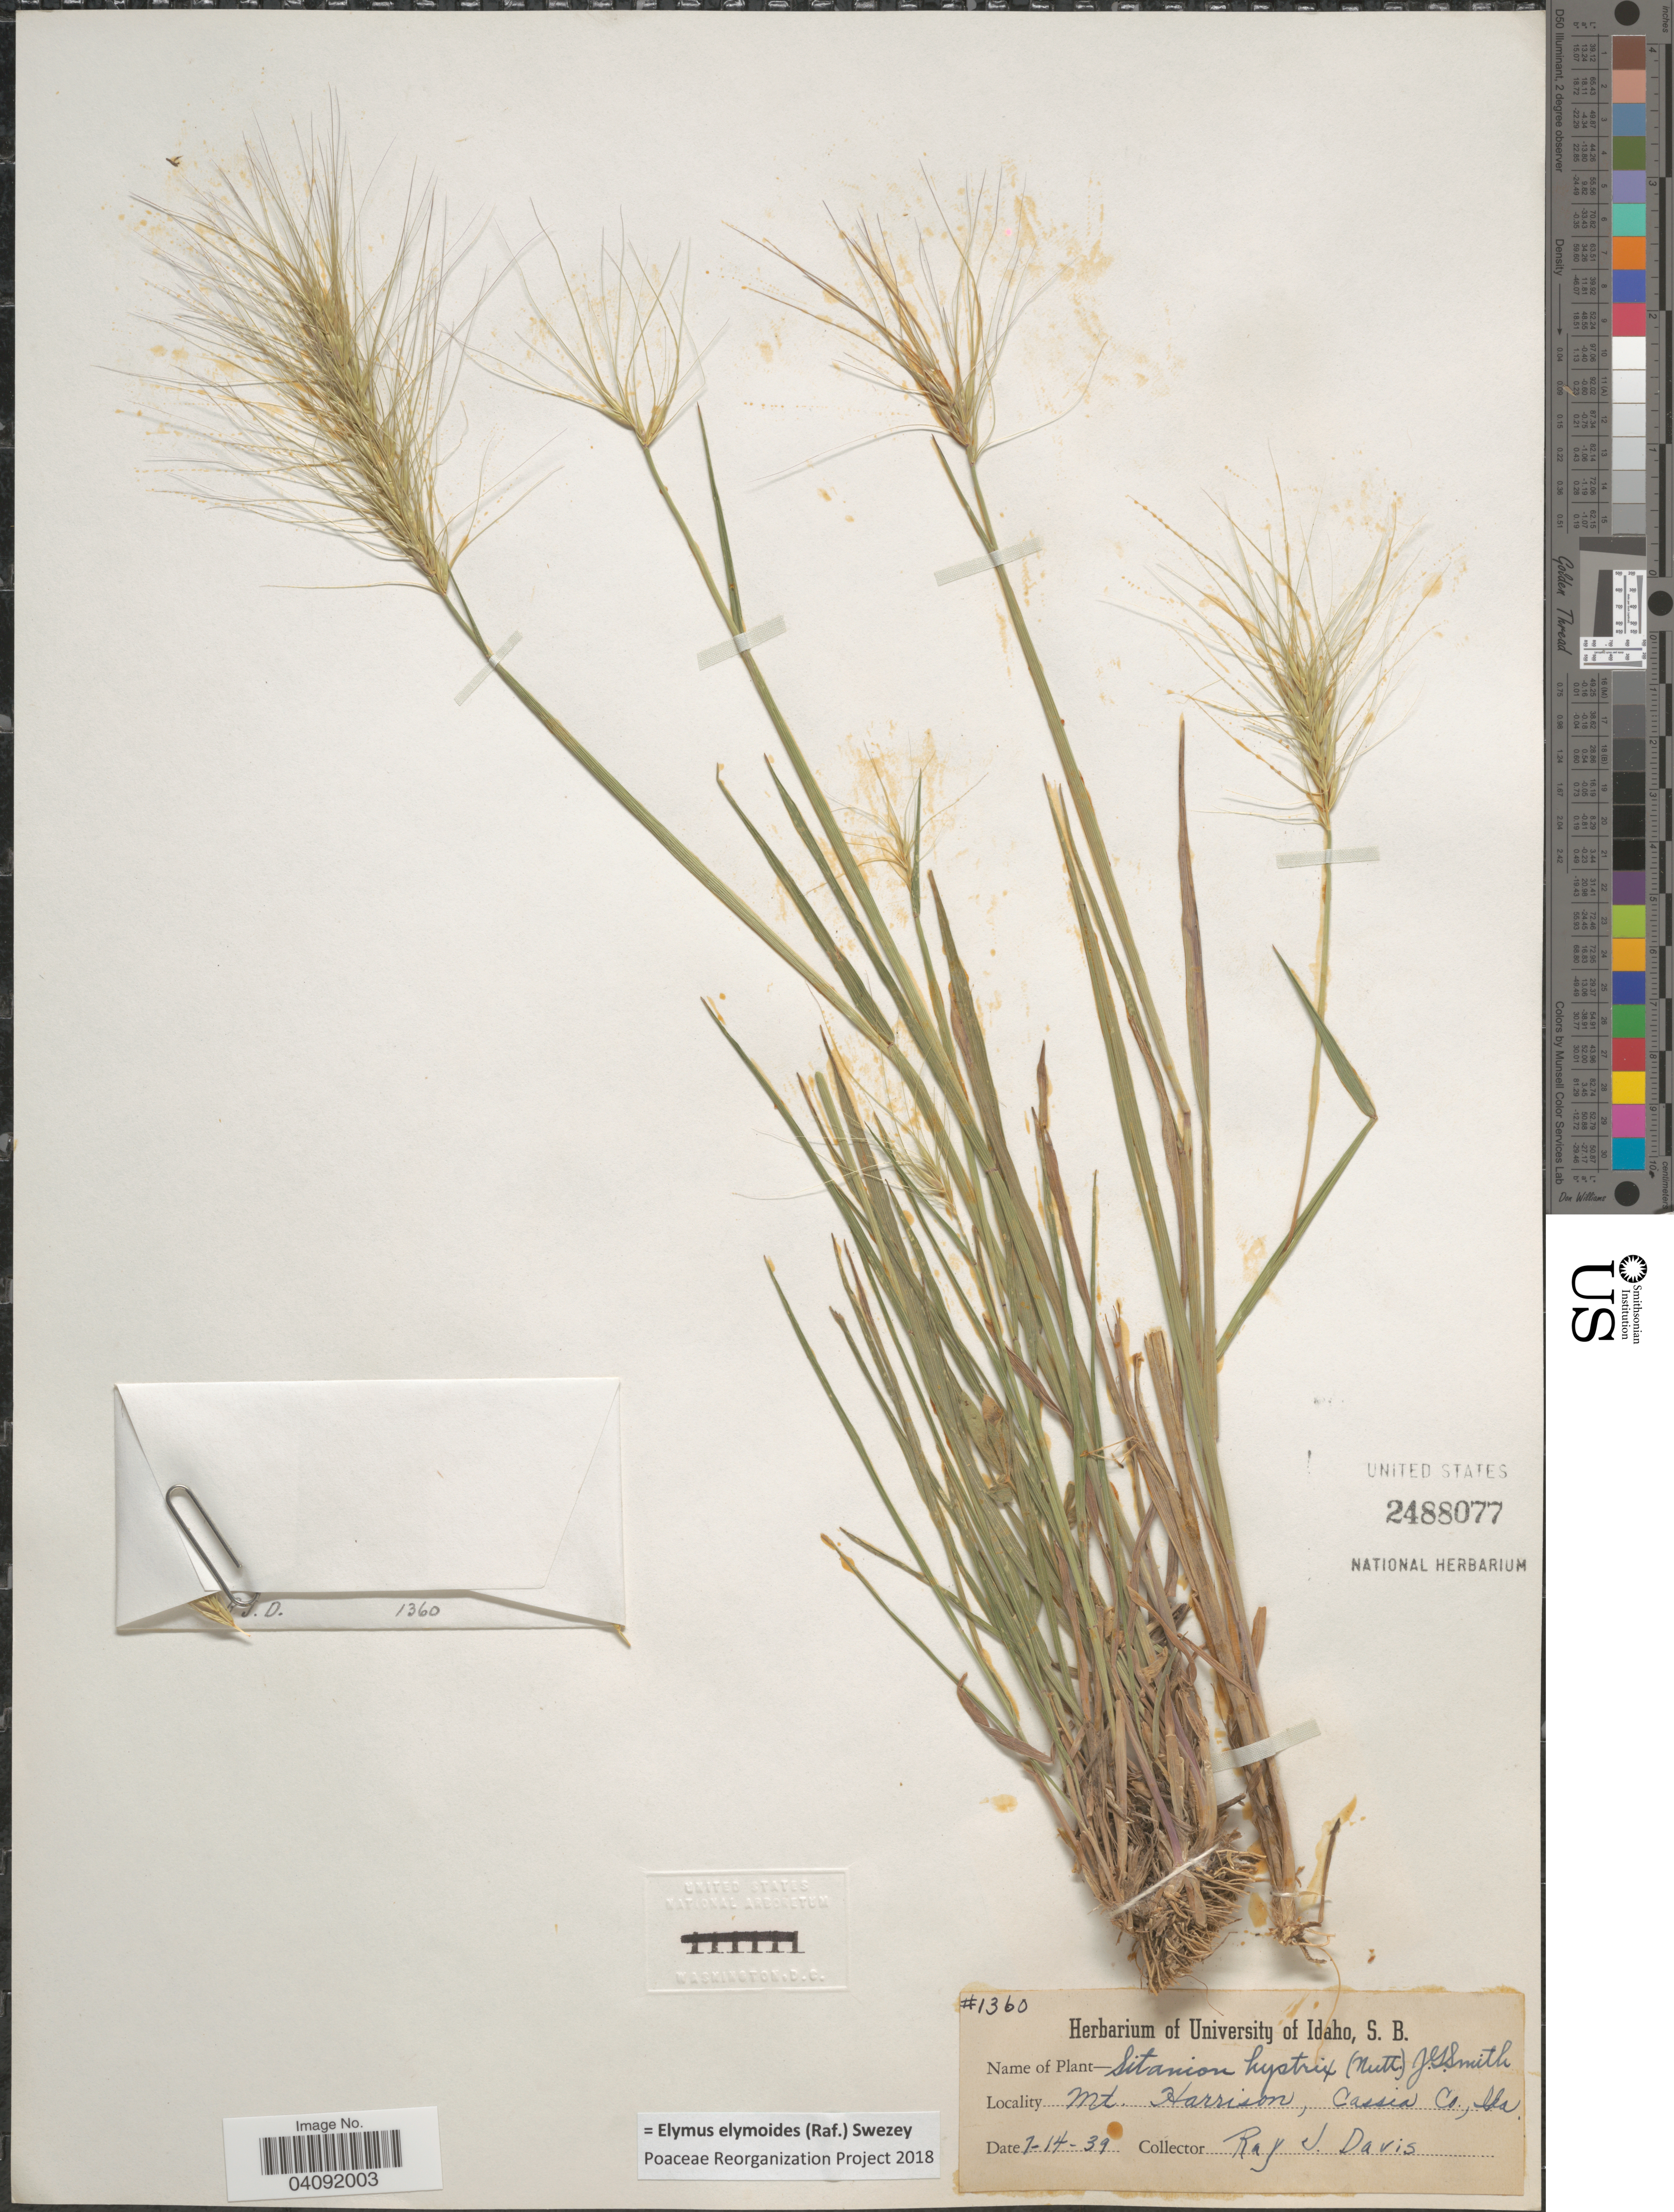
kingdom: Plantae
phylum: Tracheophyta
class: Liliopsida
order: Poales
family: Poaceae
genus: Elymus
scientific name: Elymus elymoides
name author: (Raf.) Swezey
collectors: R. Davis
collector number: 1360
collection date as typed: Transcribed d/m/y: 14/7/39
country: United States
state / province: Idaho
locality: Mt. Harrison, Cassia Co.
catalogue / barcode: US 2488077